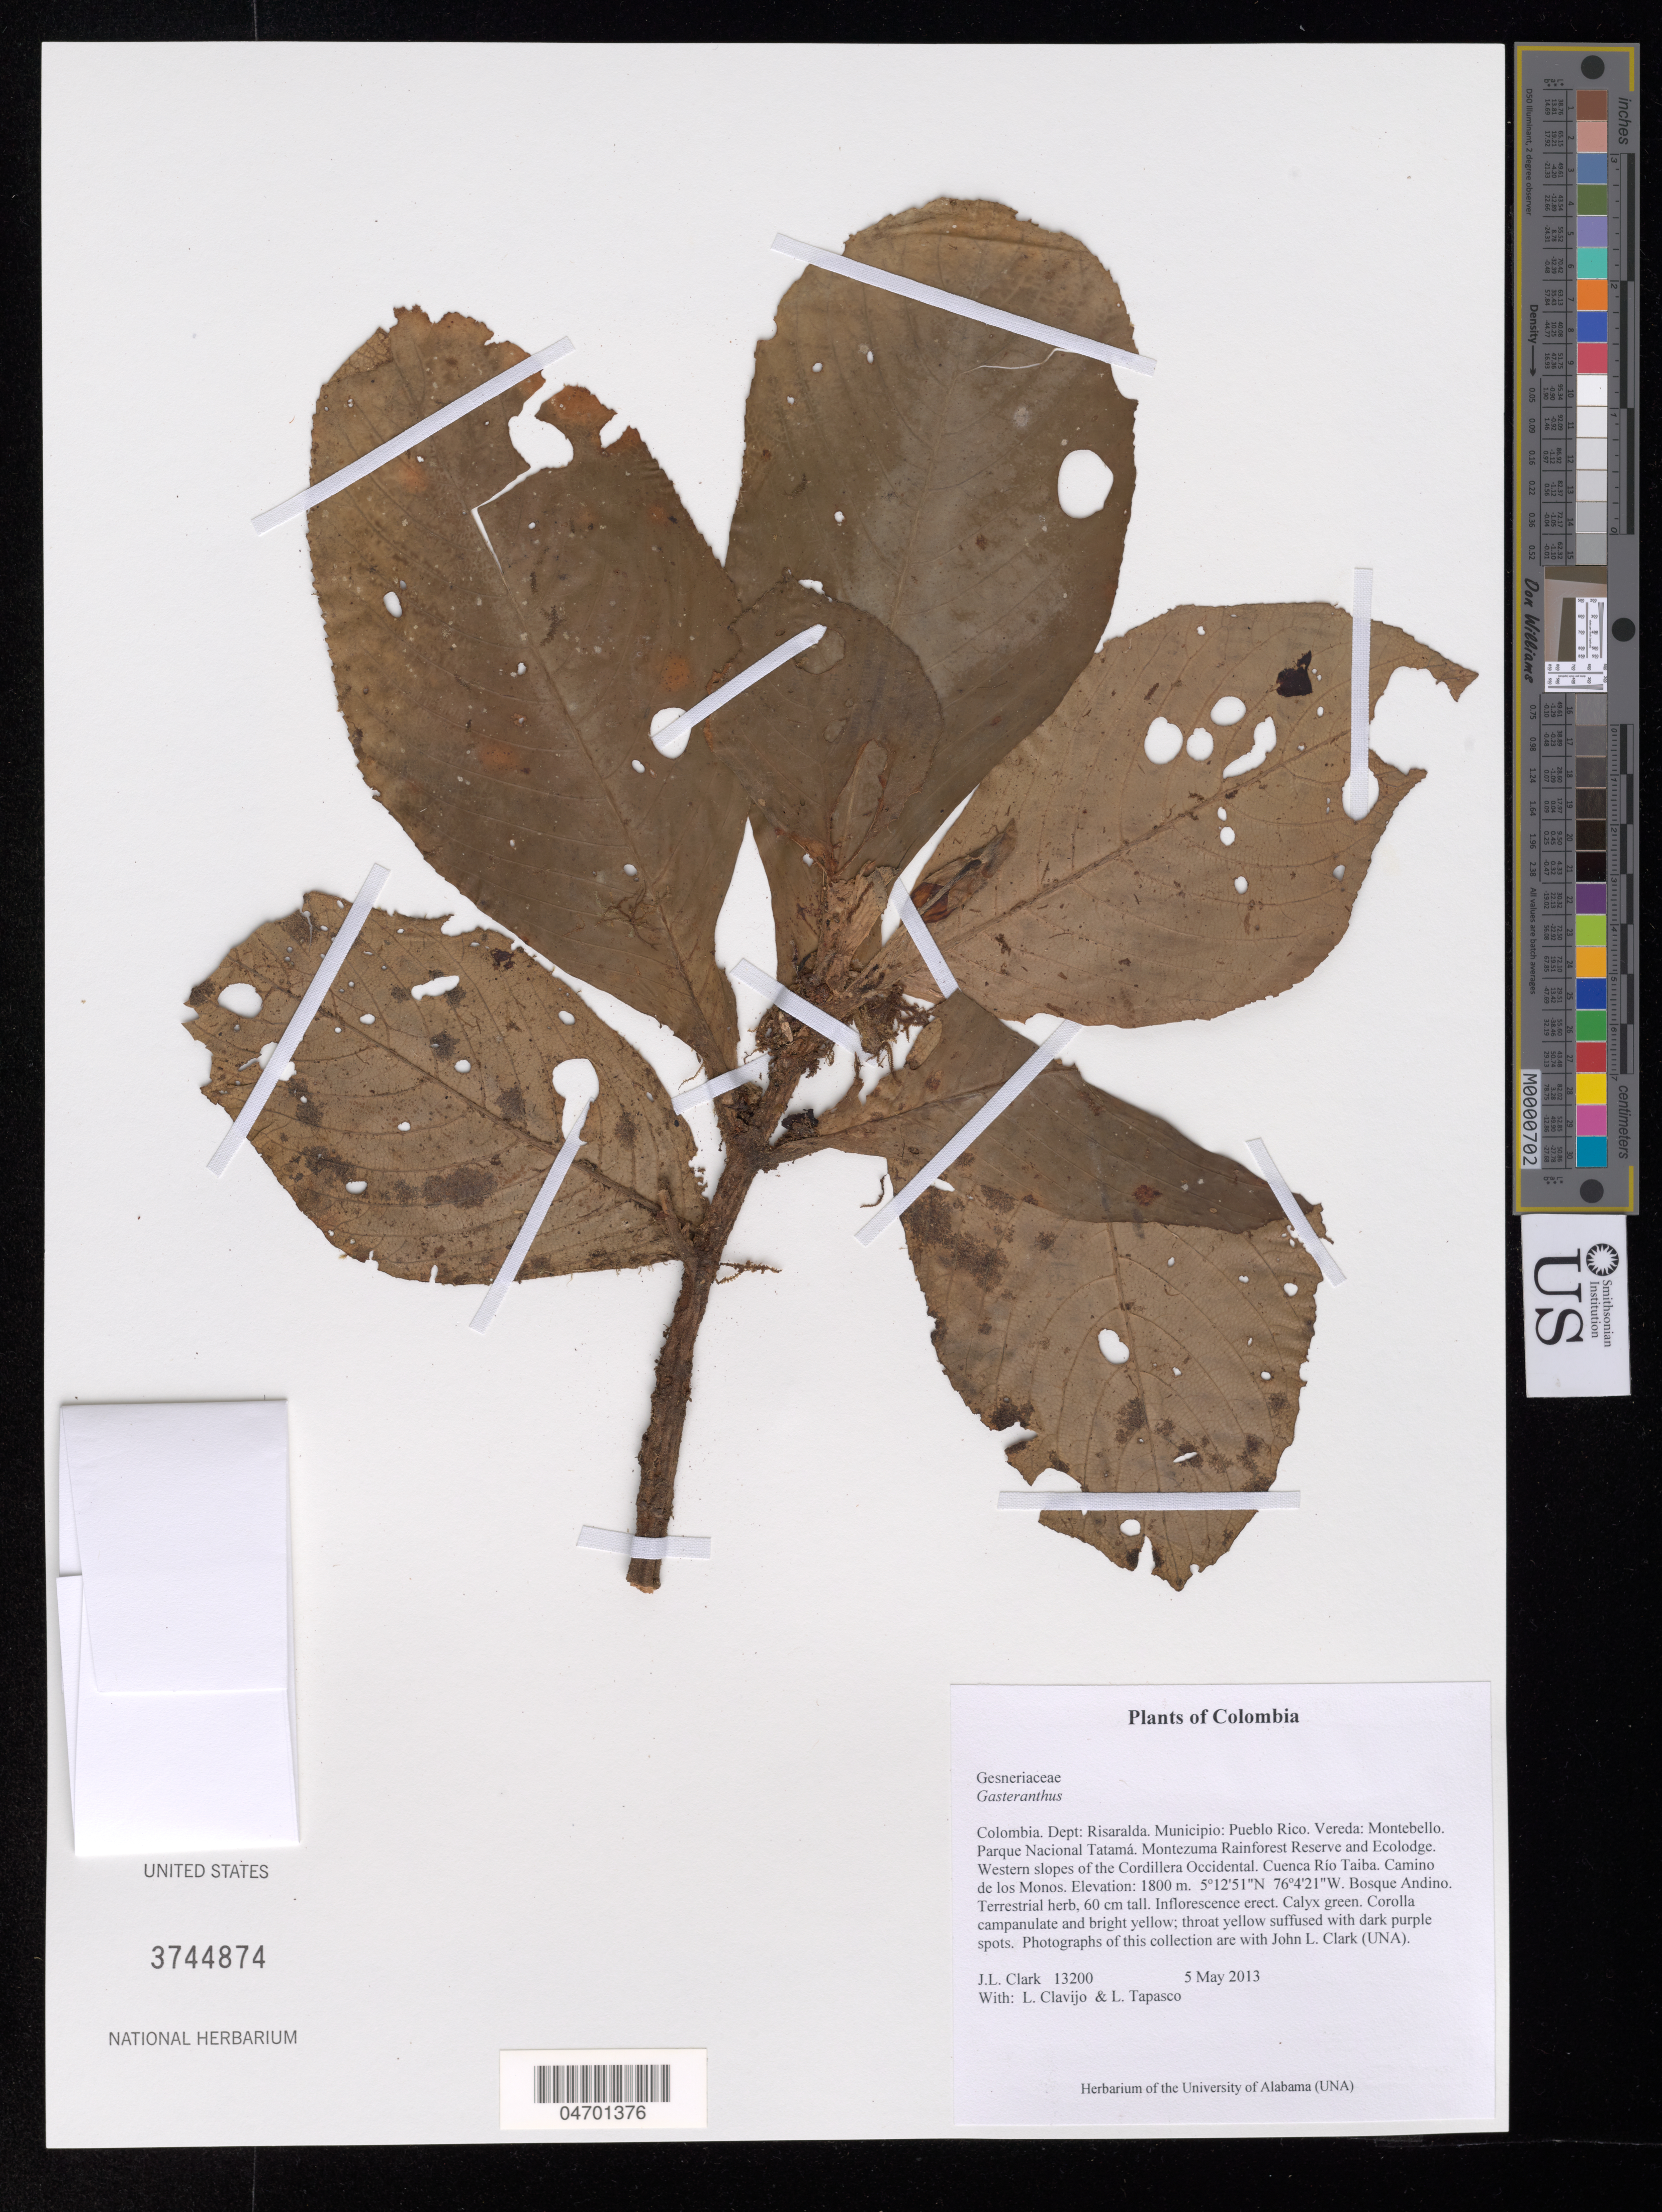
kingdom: Plantae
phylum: Tracheophyta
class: Magnoliopsida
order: Lamiales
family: Gesneriaceae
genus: Gasteranthus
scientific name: Gasteranthus sp.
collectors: J. L. Clark, L. Clavijo & D. Olstein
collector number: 13200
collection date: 2013-05-05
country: Colombia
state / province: Risaralda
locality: Dept: Risaralda. Municipio: Pueblo Rico. Vereda: Montebello. Parque Nacional Tatamá. Montezuma Rainforest Reserve and Ecolodge. Western slopes of the Cordillera Occidental. Cuenca Río Taiba. Camino de los Monos.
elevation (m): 1800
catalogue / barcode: US 3744874